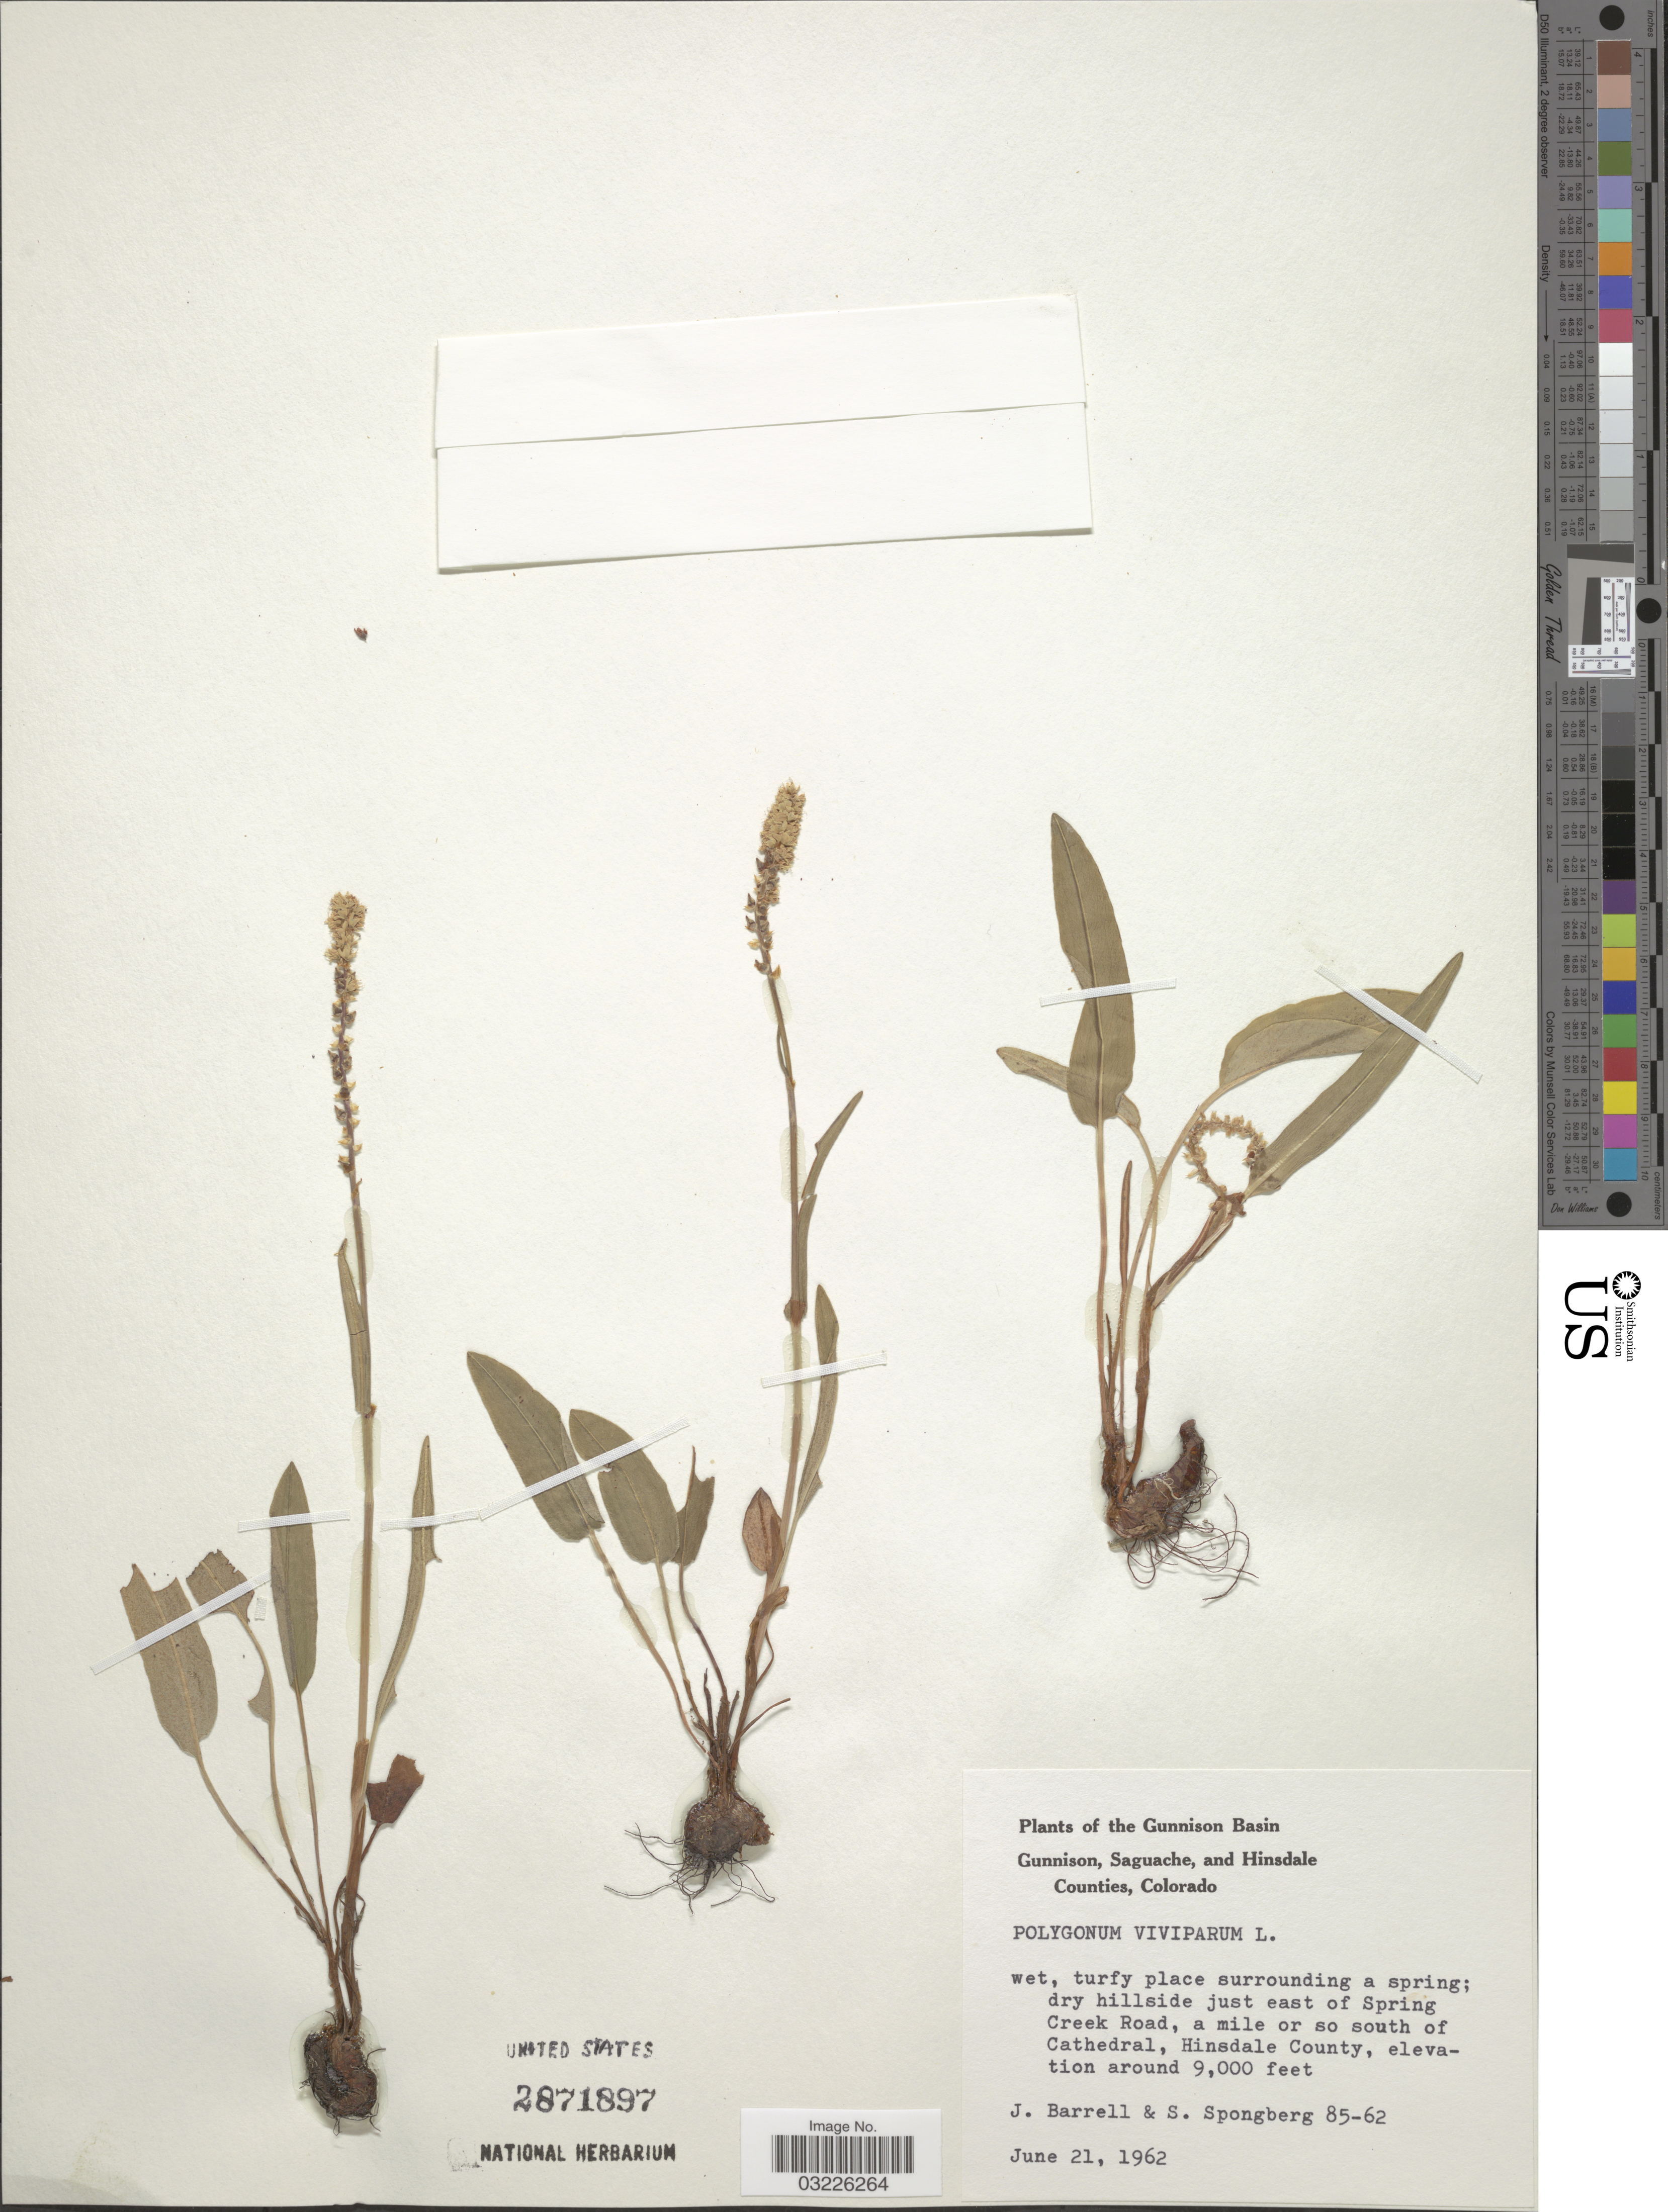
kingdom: Plantae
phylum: Tracheophyta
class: Magnoliopsida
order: Caryophyllales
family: Polygonaceae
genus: Bistorta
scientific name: Bistorta vivipara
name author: (L.) Delarbre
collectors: J. Barrell & S. A.Spongberg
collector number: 85-62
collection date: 1962-06-21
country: United States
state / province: Colorado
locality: The Gunnison Basin, Hinsdale Counties, dry hillside just east of Spring Creek Road, a mile or so south of Cathedral, Hinsdale County.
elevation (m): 2743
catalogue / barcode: US 2871897